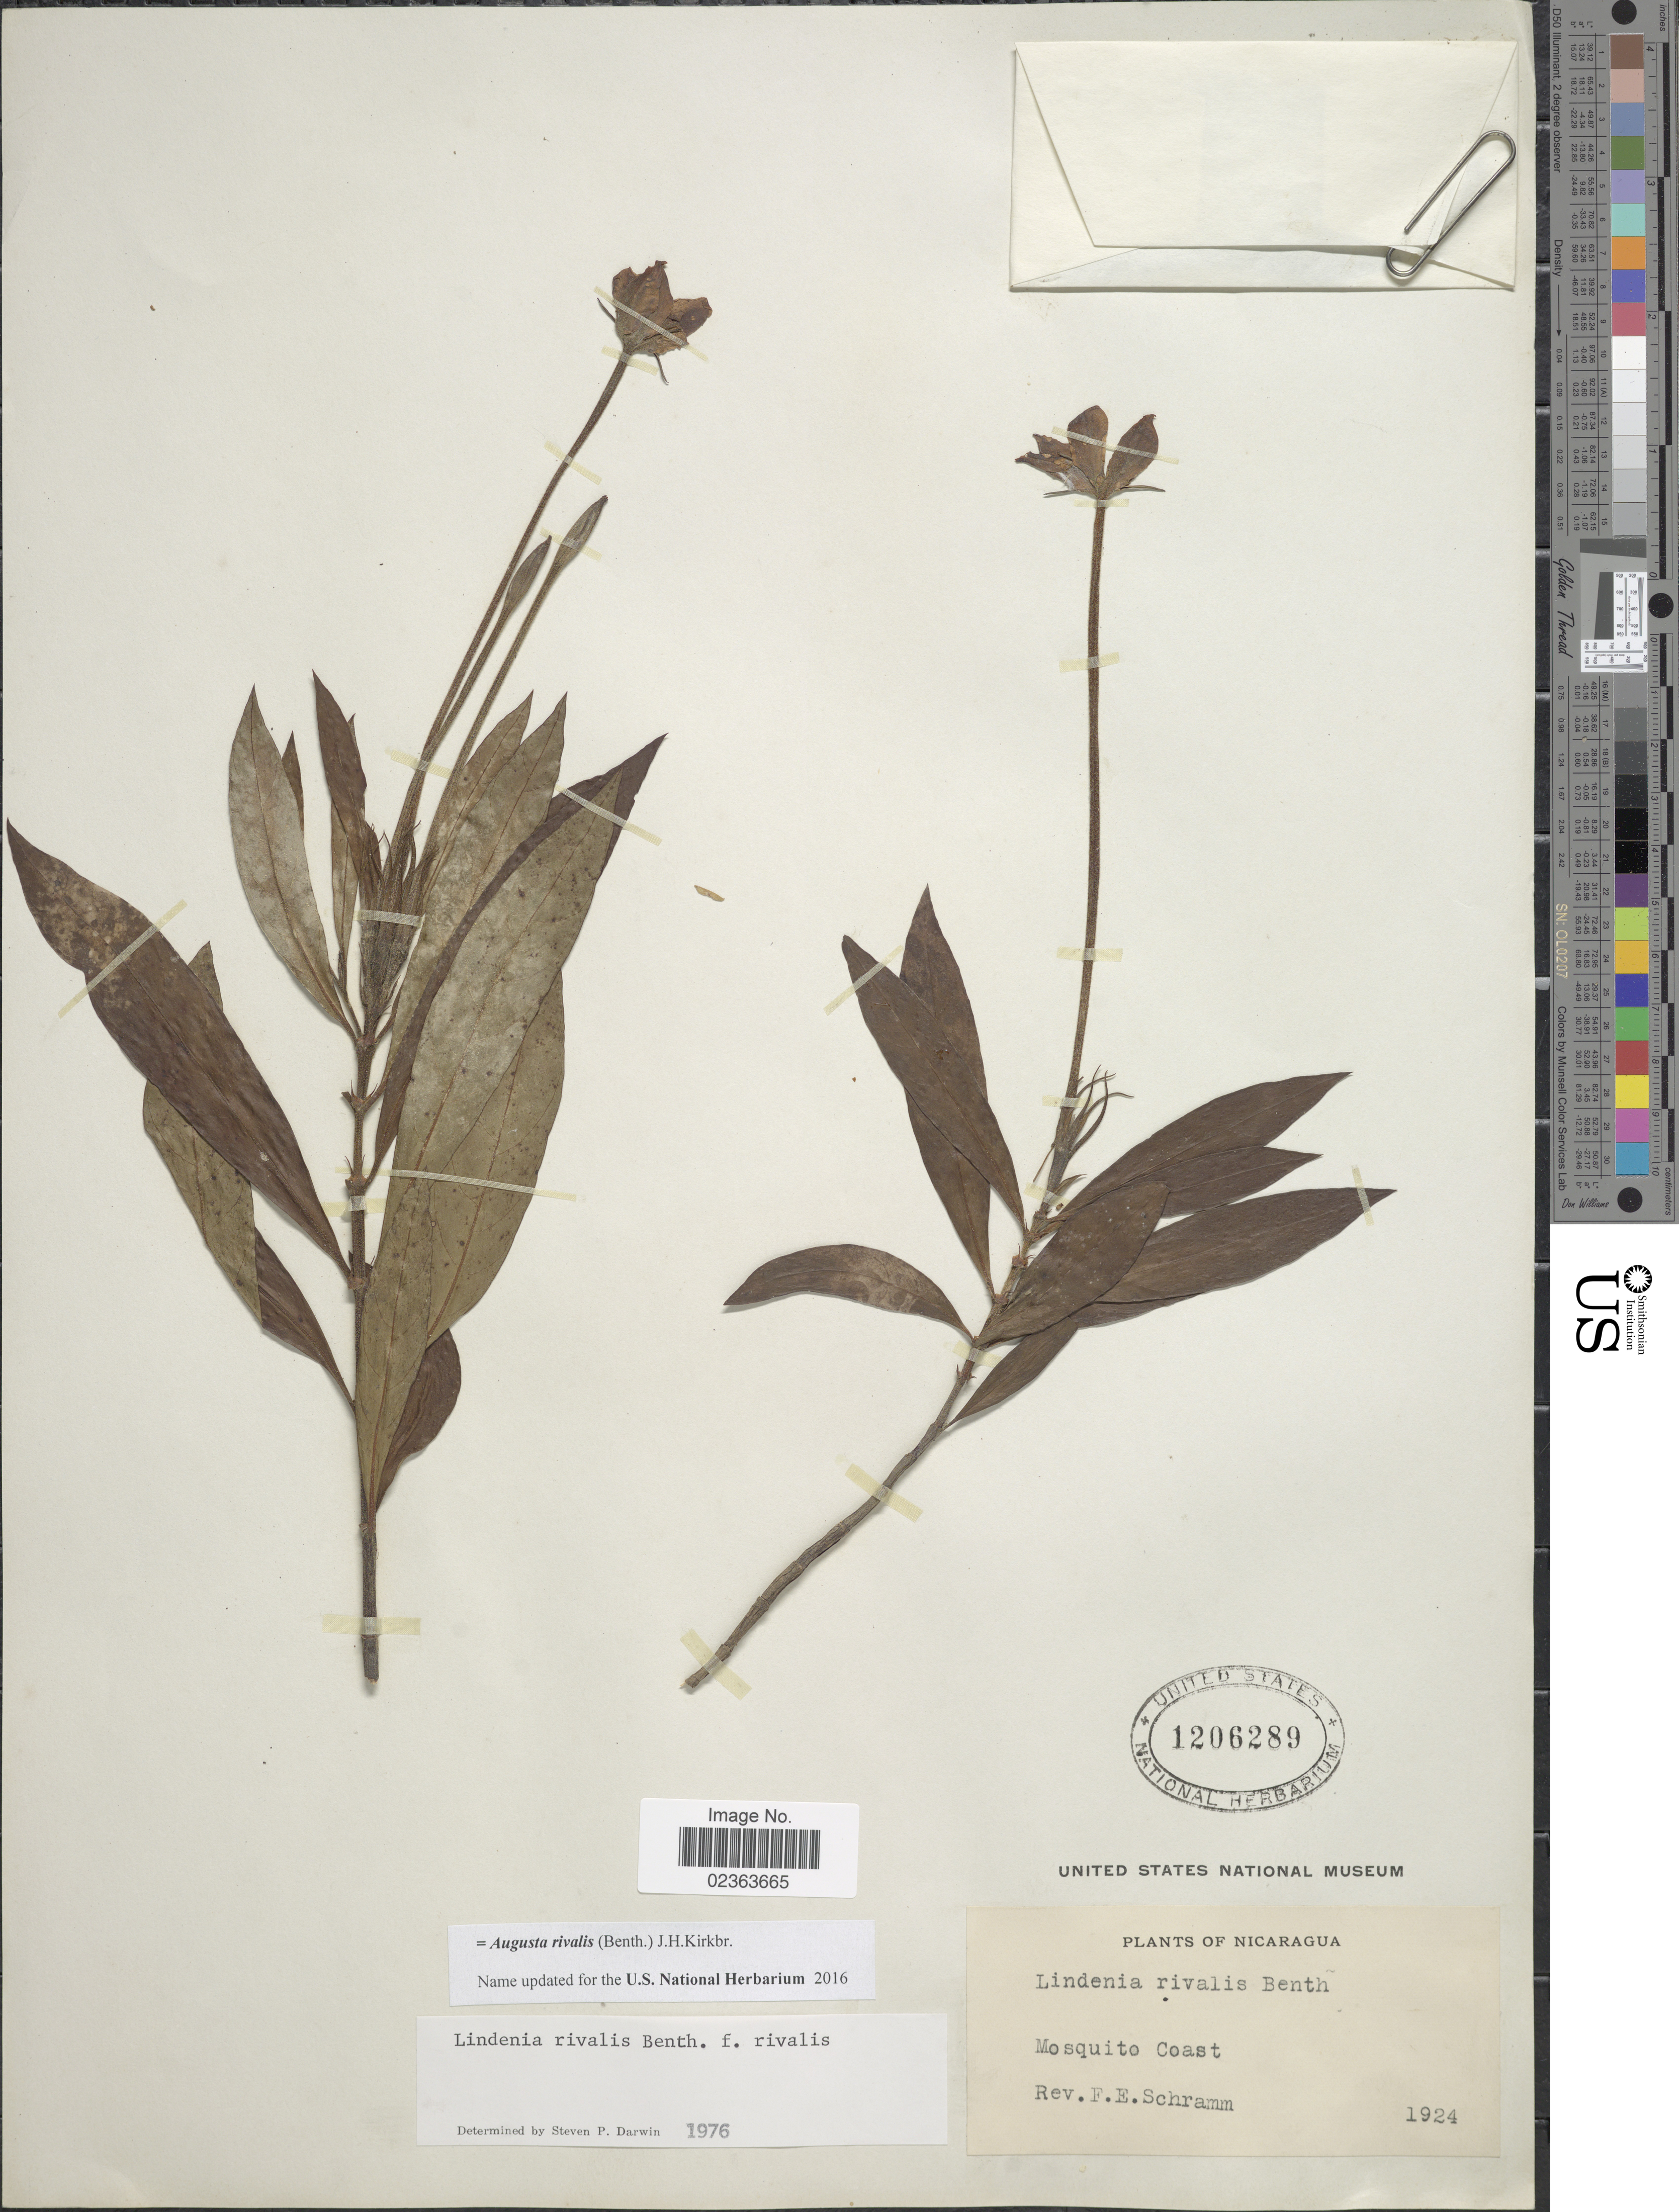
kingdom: Plantae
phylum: Tracheophyta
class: Magnoliopsida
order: Gentianales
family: Rubiaceae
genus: Augusta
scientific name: Augusta rivalis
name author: (Benth.) J.H. Kirkbr.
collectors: F. E. Schramm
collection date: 1924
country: Nicaragua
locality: Mosquito Coast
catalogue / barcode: US 1206289